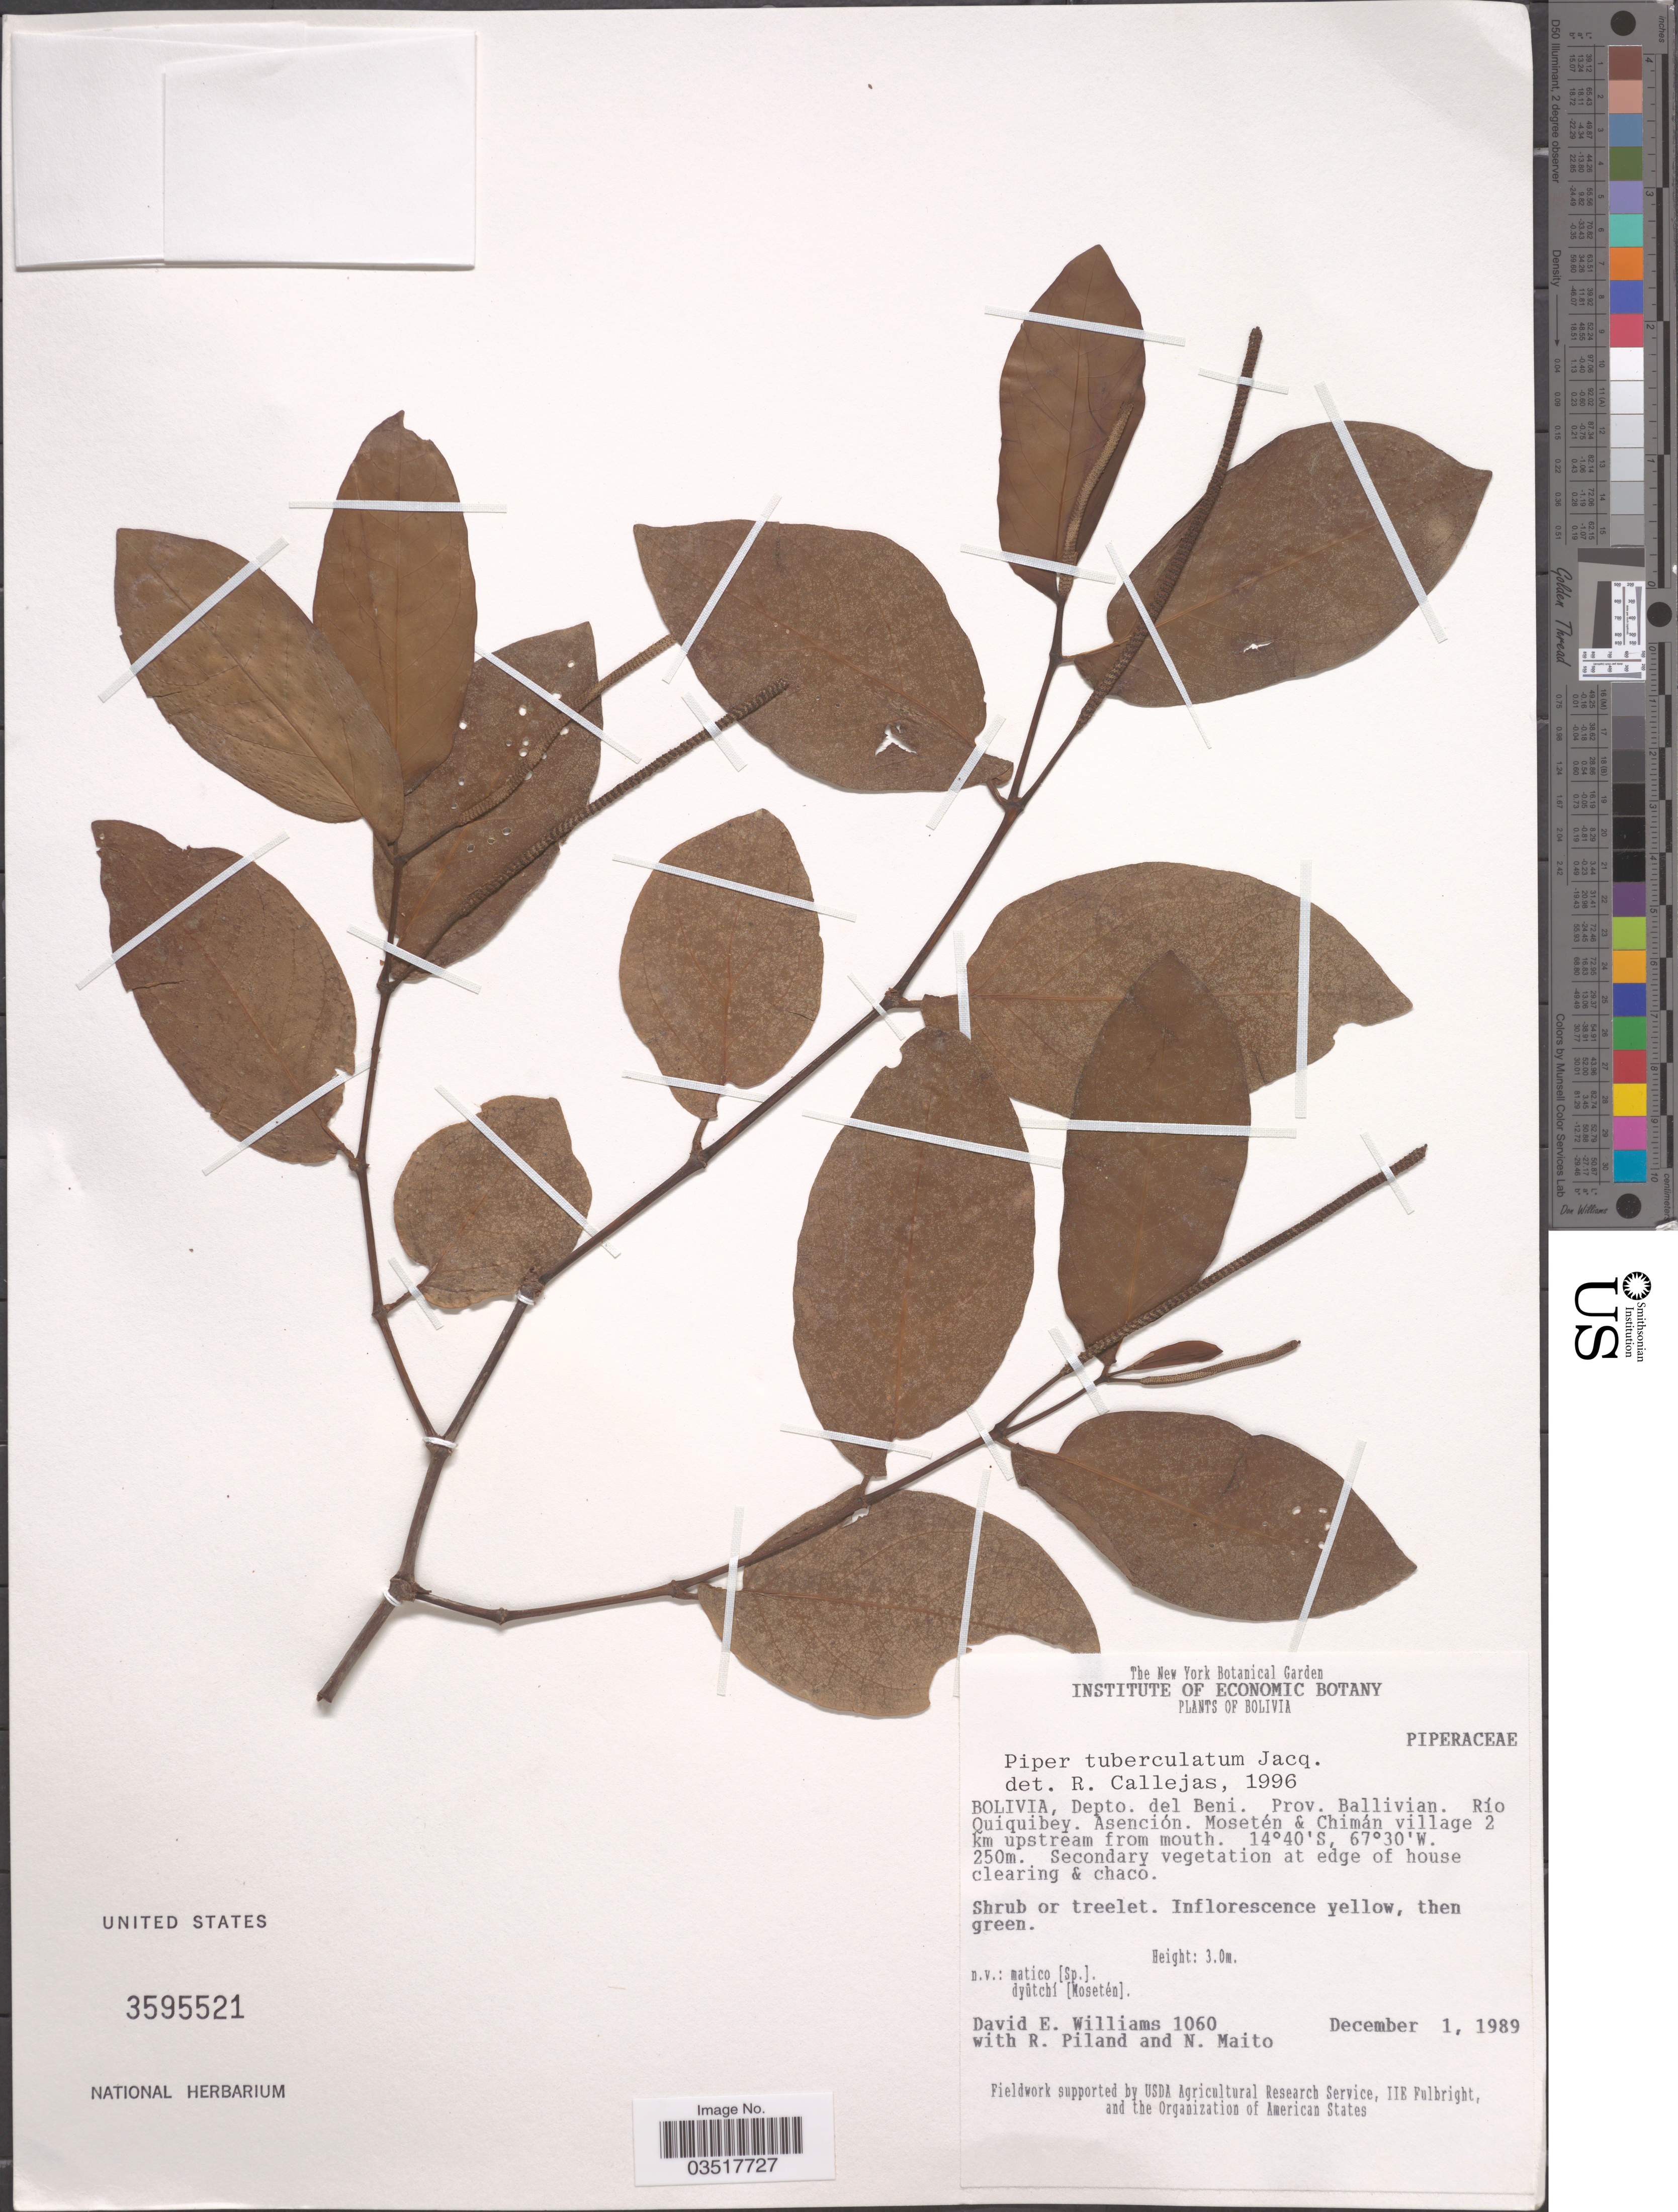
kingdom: Plantae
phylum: Tracheophyta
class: Magnoliopsida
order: Piperales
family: Piperaceae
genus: Piper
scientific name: Piper tuberculatum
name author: Jacq.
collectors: D. E. Williams, R. Piland & N. Maito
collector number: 1060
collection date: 1989-12-01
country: Bolivia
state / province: Beni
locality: Depto. del Beni. Prov. Ballivian. Río Quiquibey. Asención. Mosetén & Chimán village 2 km upstream from mouth. Secondary vegetation at edge of house clearing & chaco.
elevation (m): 250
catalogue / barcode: US 3595521